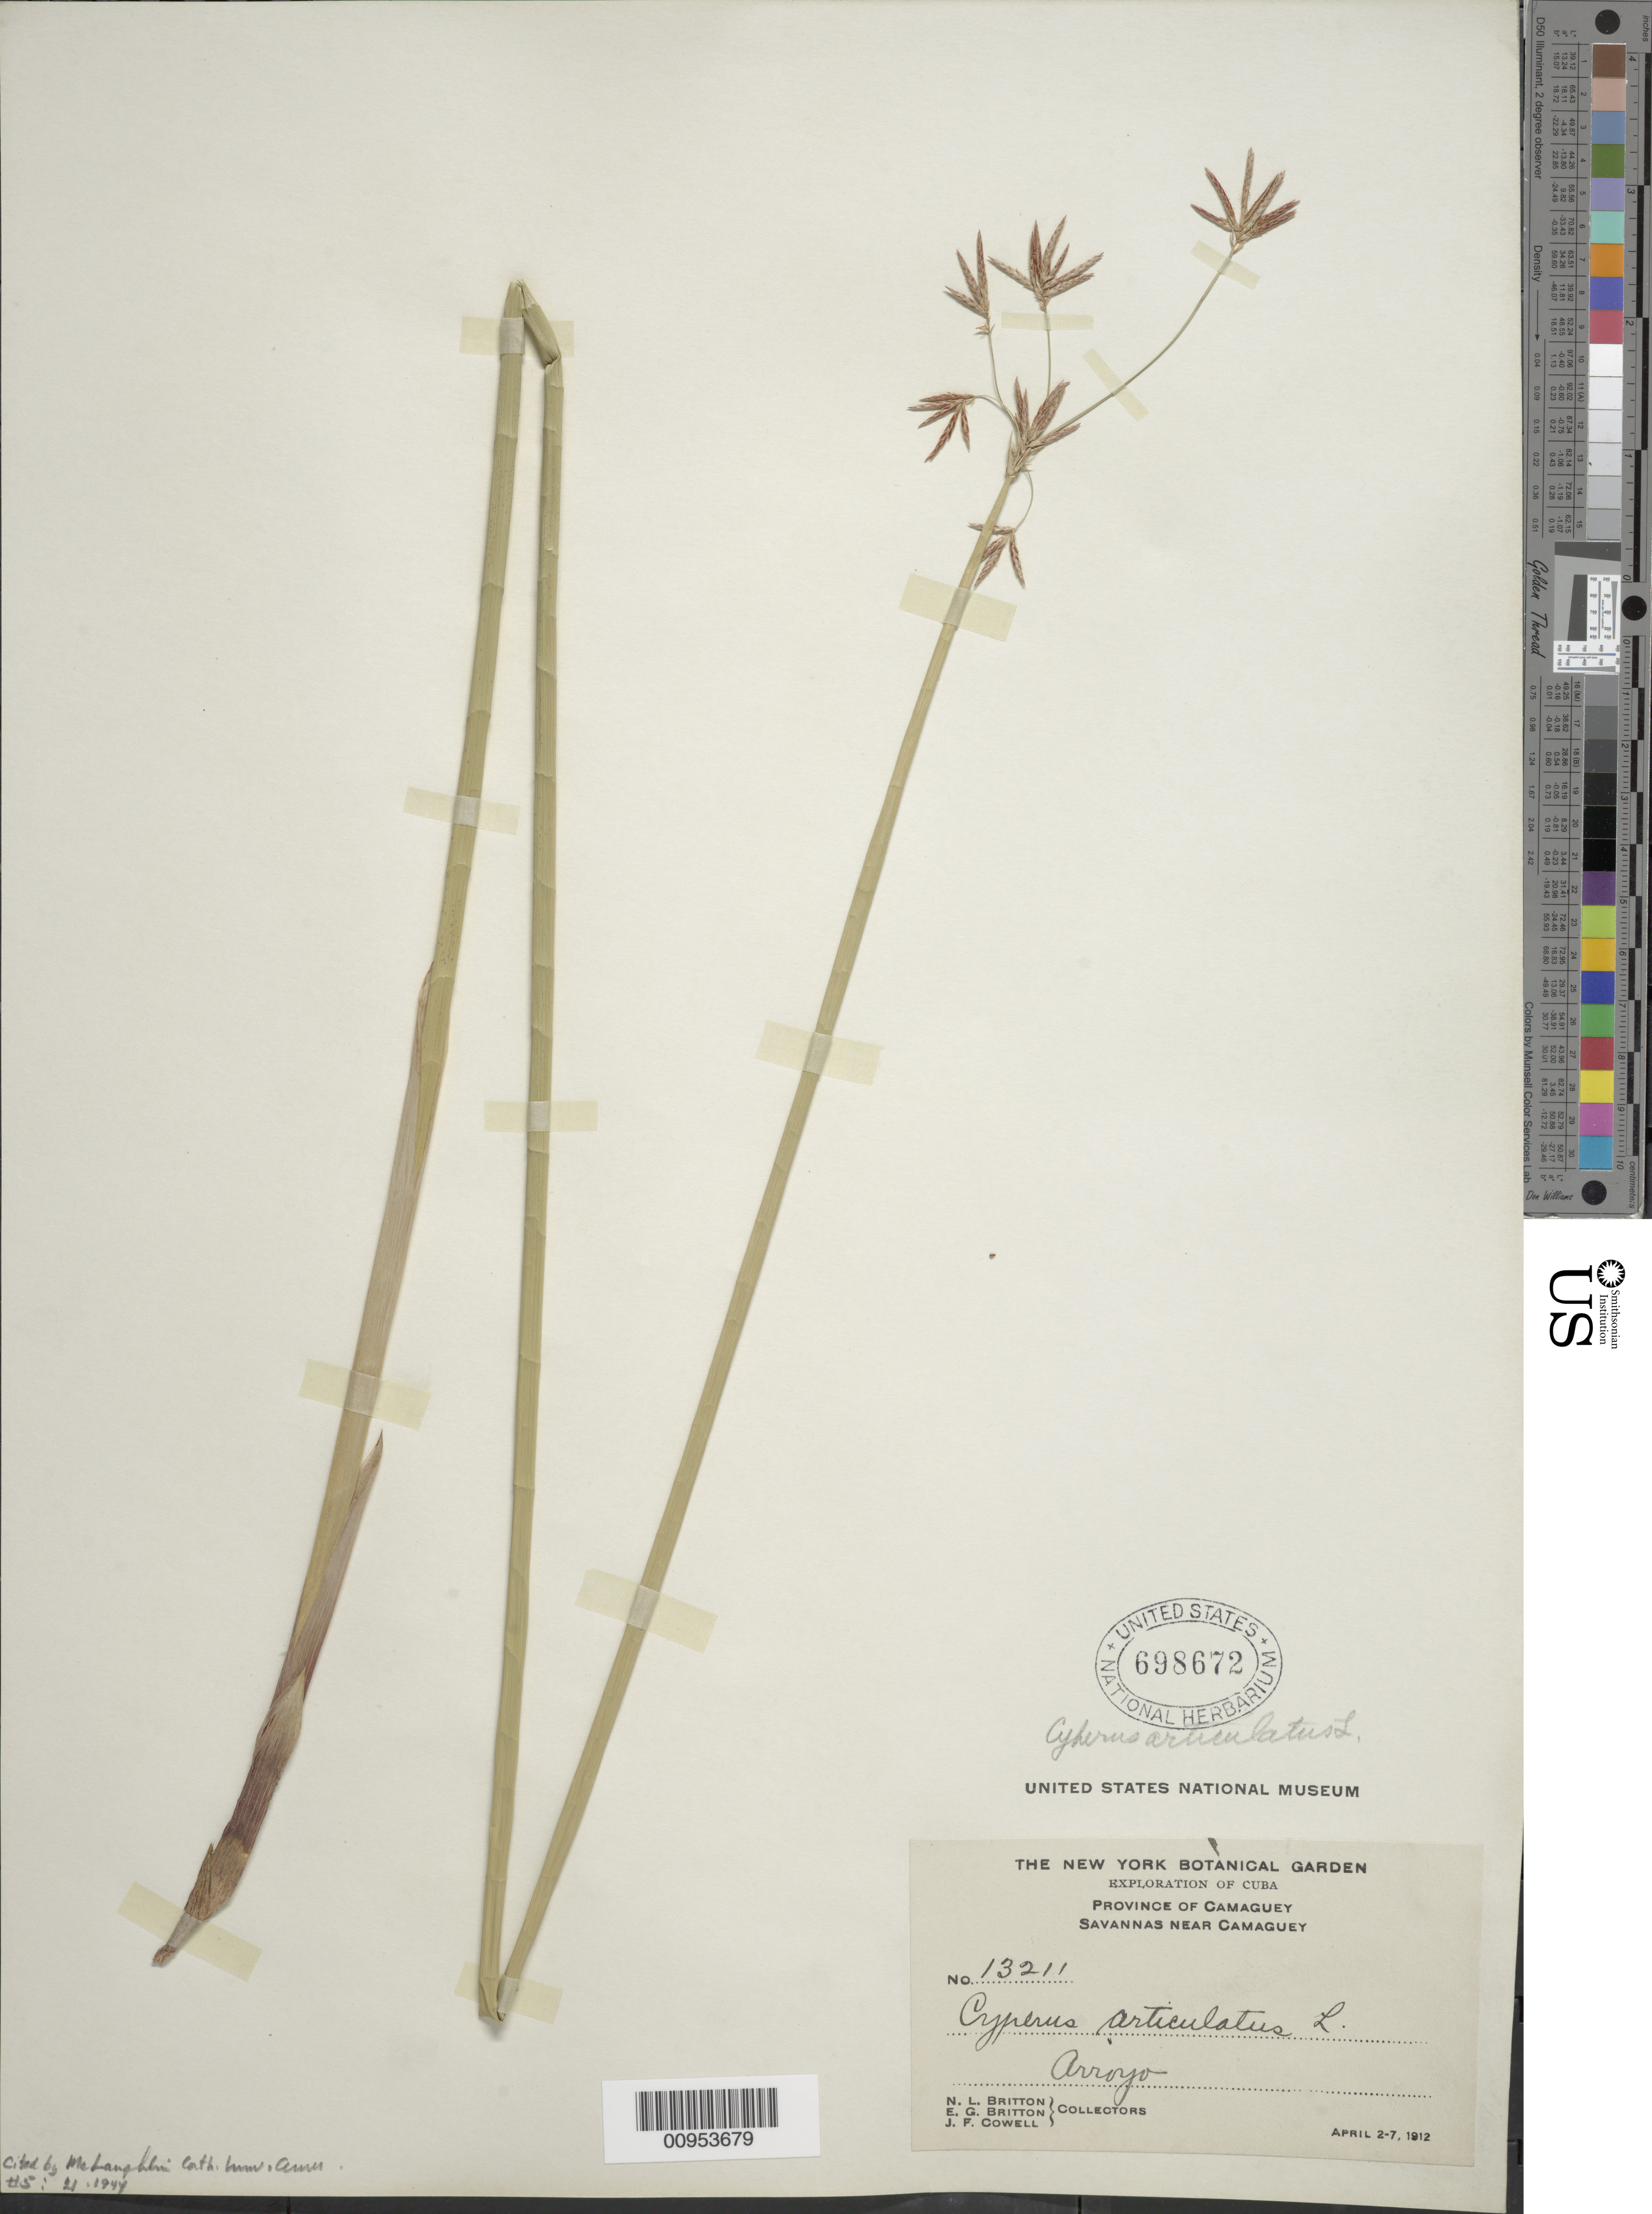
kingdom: Plantae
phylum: Tracheophyta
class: Liliopsida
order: Poales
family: Cyperaceae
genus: Cyperus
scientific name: Cyperus articulatus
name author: L.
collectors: N. Britton, E. G. Britton & J. F. Cowell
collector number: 13211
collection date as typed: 02 Apr 1912 to 07 Apr 1912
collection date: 1912-04-02/1912-04-07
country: Cuba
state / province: Camaguey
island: Cuba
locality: Savannas near Camaguey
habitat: Arroyo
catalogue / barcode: US 698672